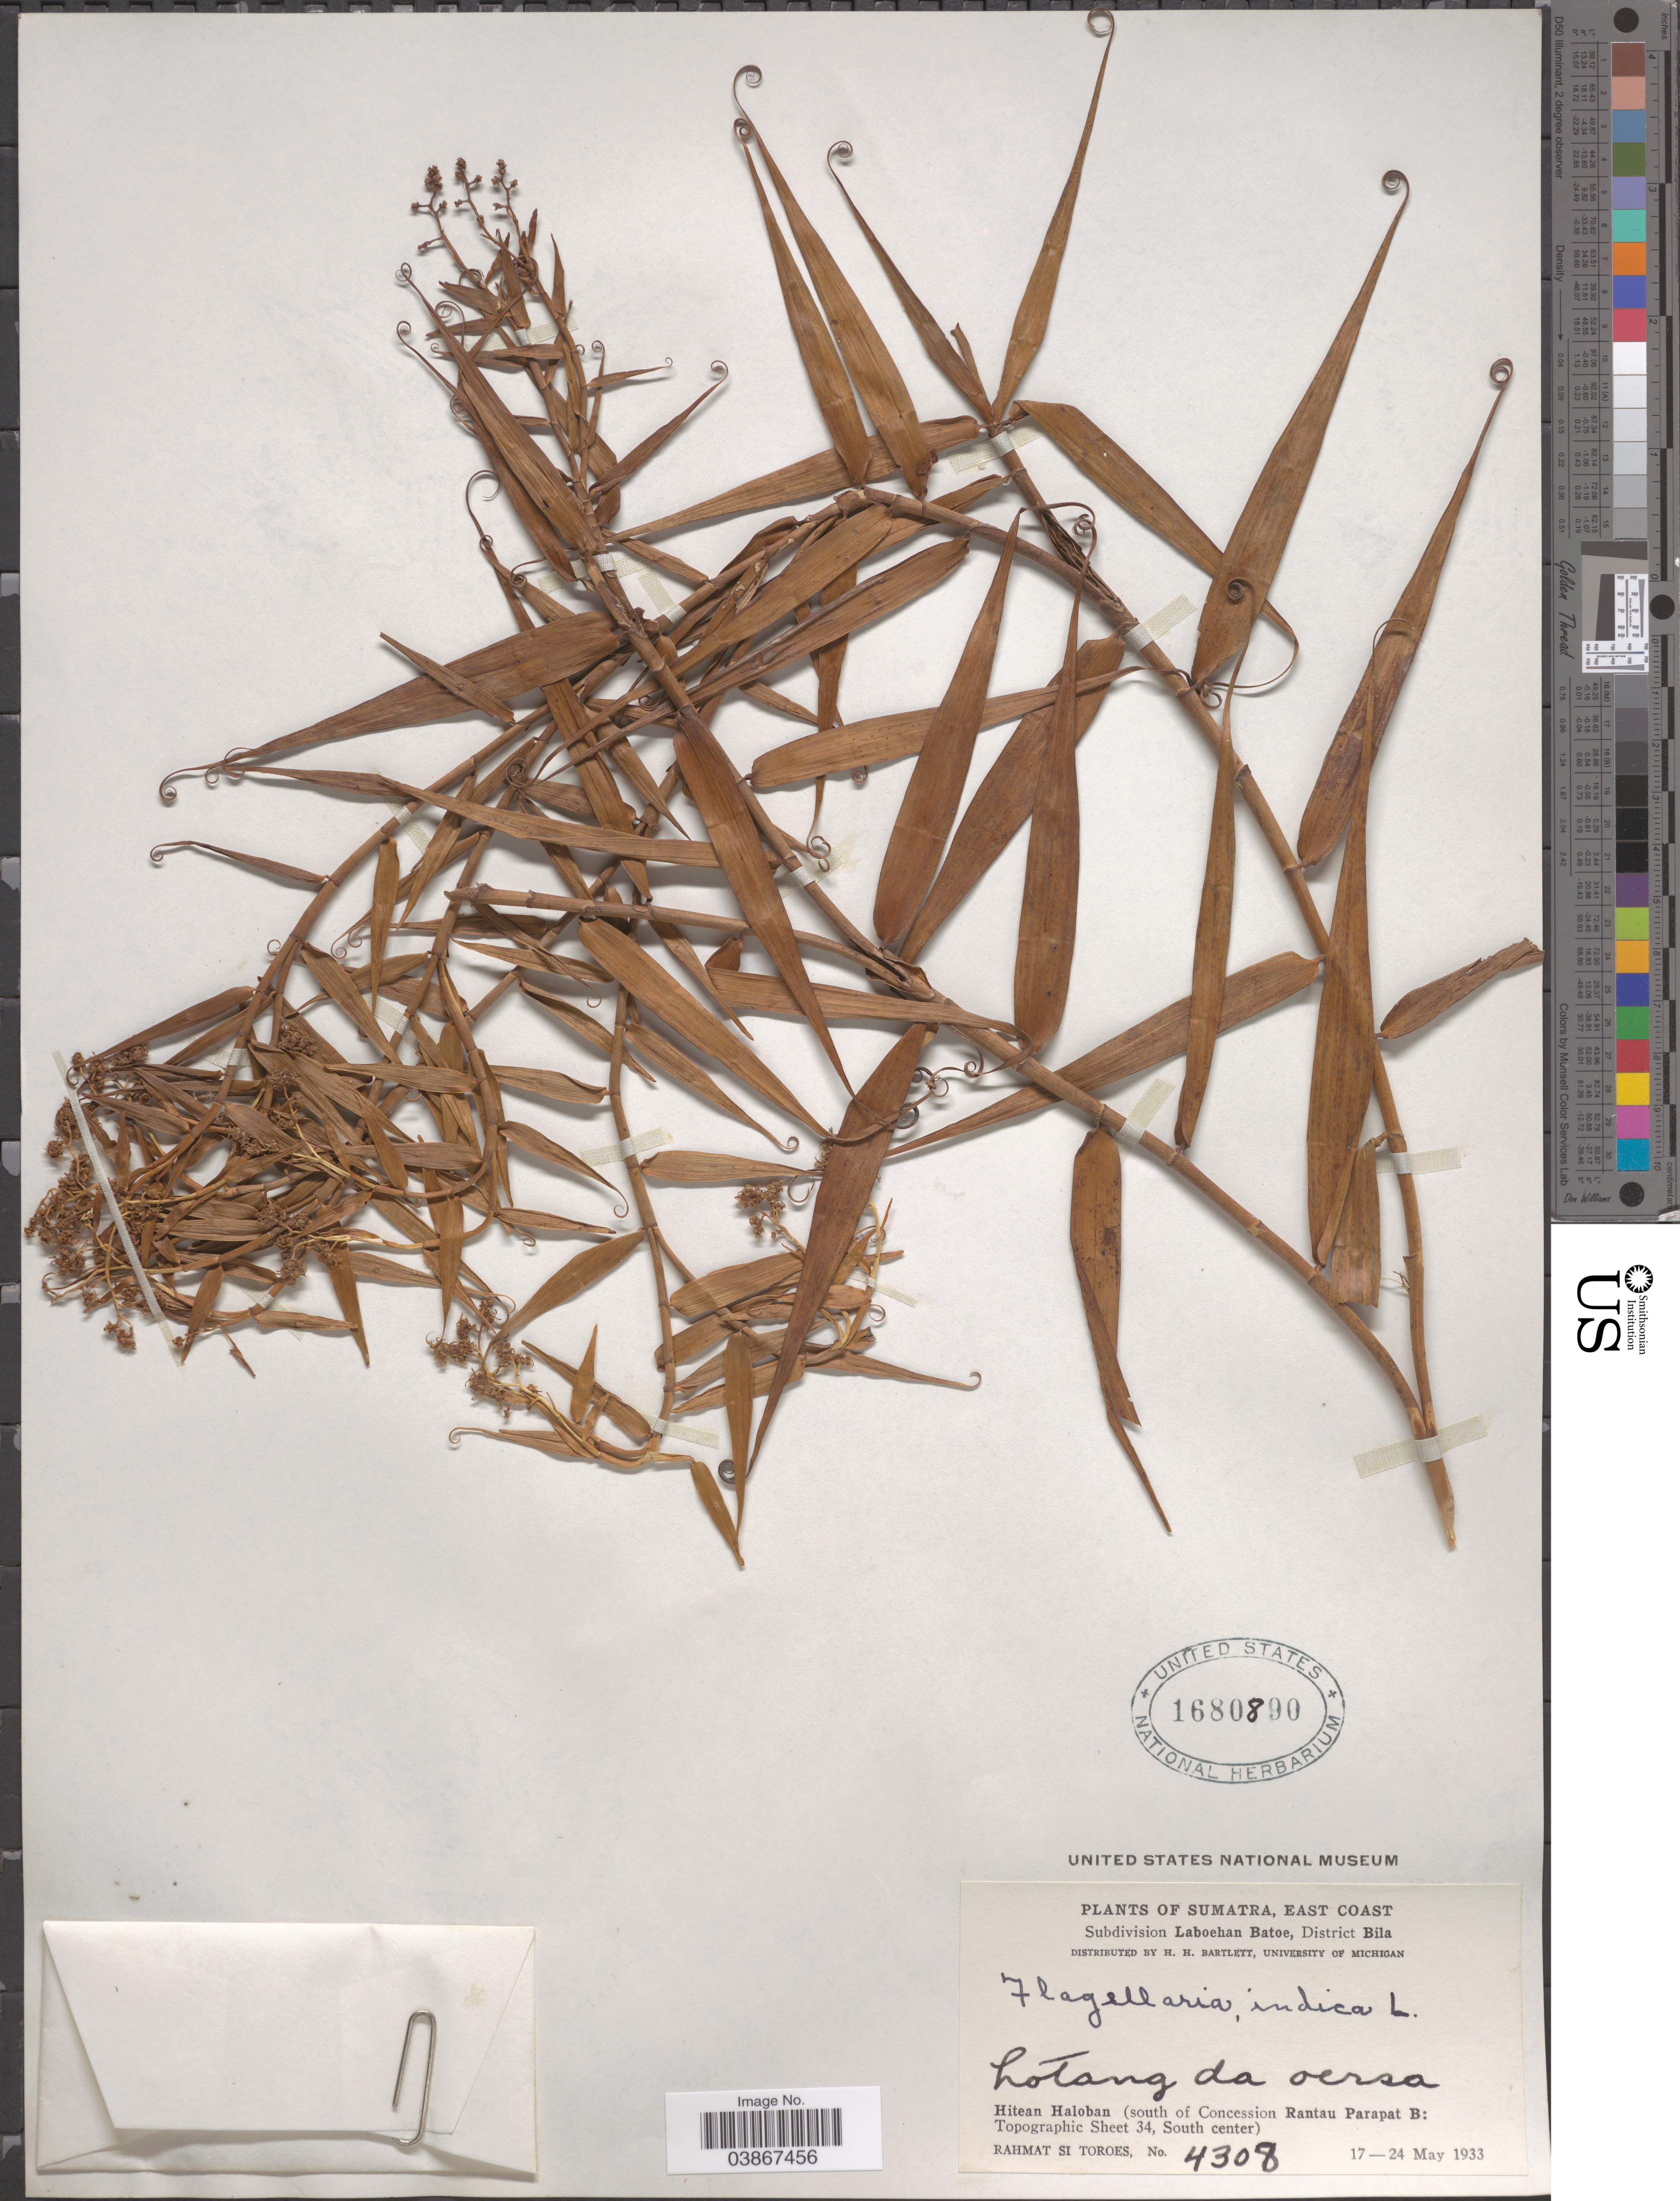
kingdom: Plantae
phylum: Tracheophyta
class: Liliopsida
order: Poales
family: Flagellariaceae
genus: Flagellaria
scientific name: Flagellaria indica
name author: L.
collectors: Rahmat Si Boeea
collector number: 4308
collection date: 1933-05-17/1933-05-24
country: Indonesia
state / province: Sumatra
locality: East Coast. Hitean Haloban (south of Concession Rantau Parapat B: Topographic Sheet 34, South center).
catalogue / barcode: US 1680890